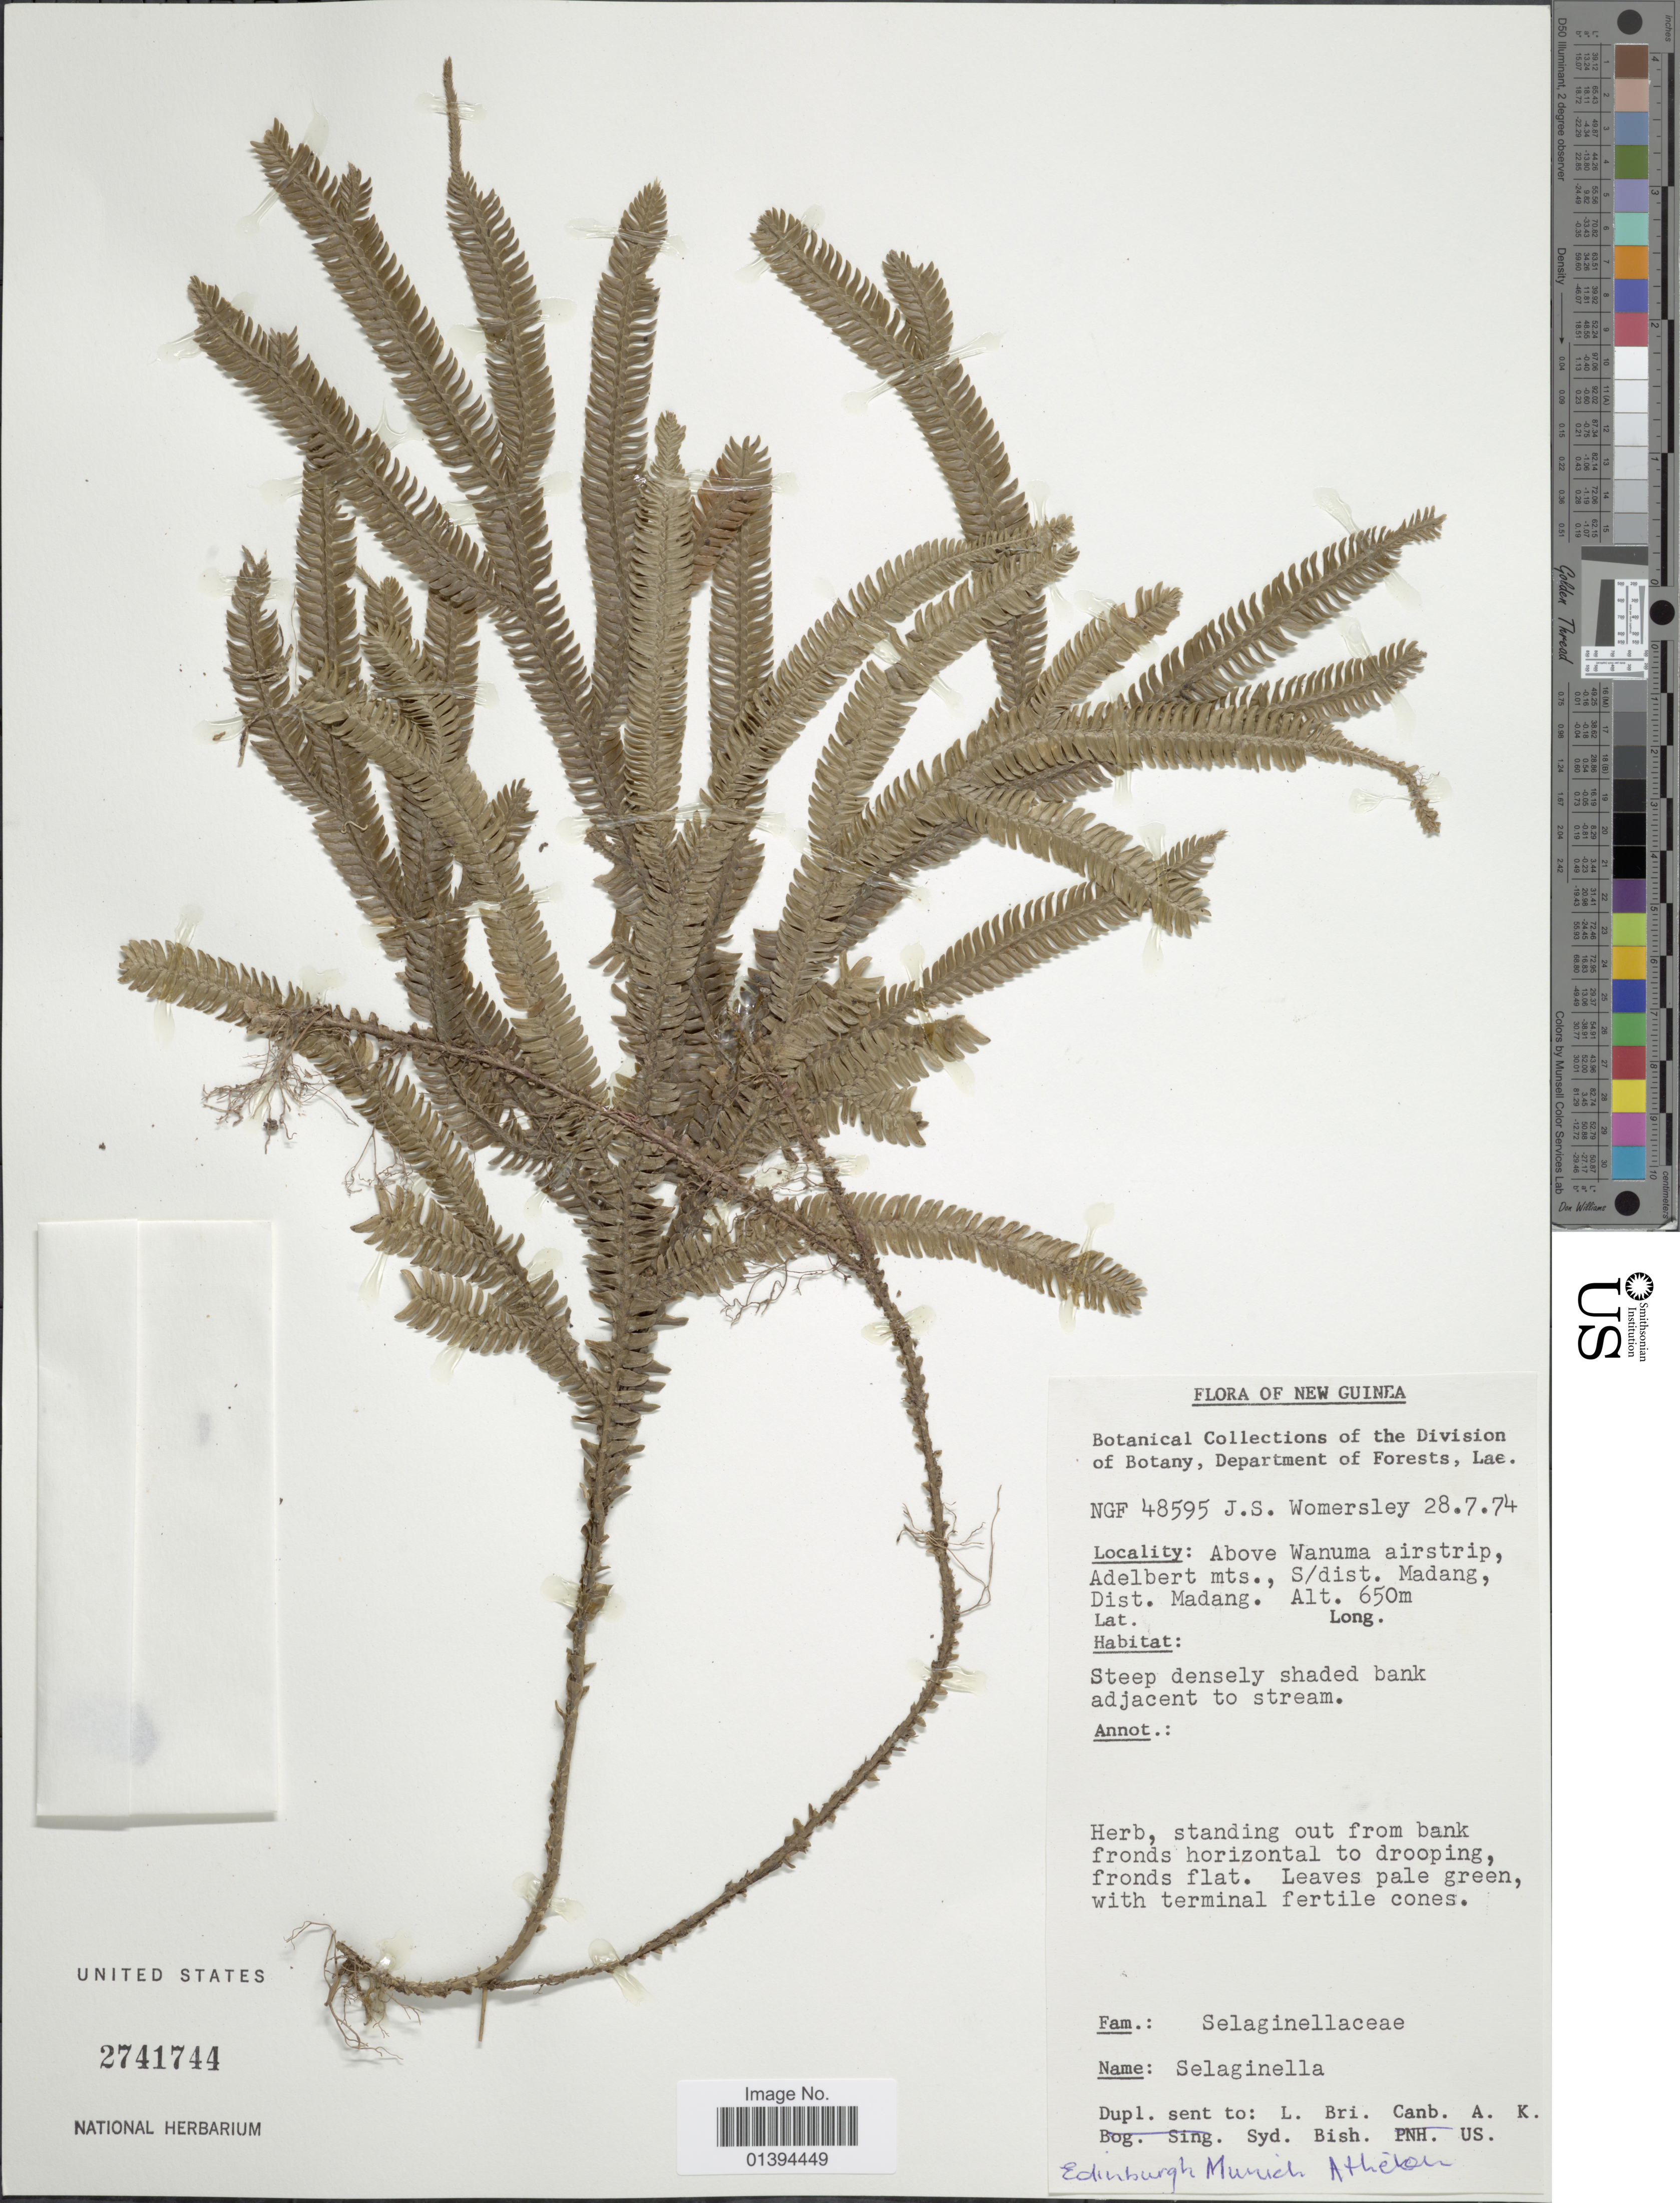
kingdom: Plantae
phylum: Tracheophyta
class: Lycopodiopsida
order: Selaginellales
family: Selaginellaceae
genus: Selaginella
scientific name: Selaginella sp.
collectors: J. S. Womersley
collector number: NGF 48595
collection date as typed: Transcribed d/m/y: 28/7/74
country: Papua New Guinea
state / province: Madang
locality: New Guinea, Above Wanuma airstrip, Adelbert mts., S/dist. Madang District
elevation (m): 650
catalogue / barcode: US 2741744